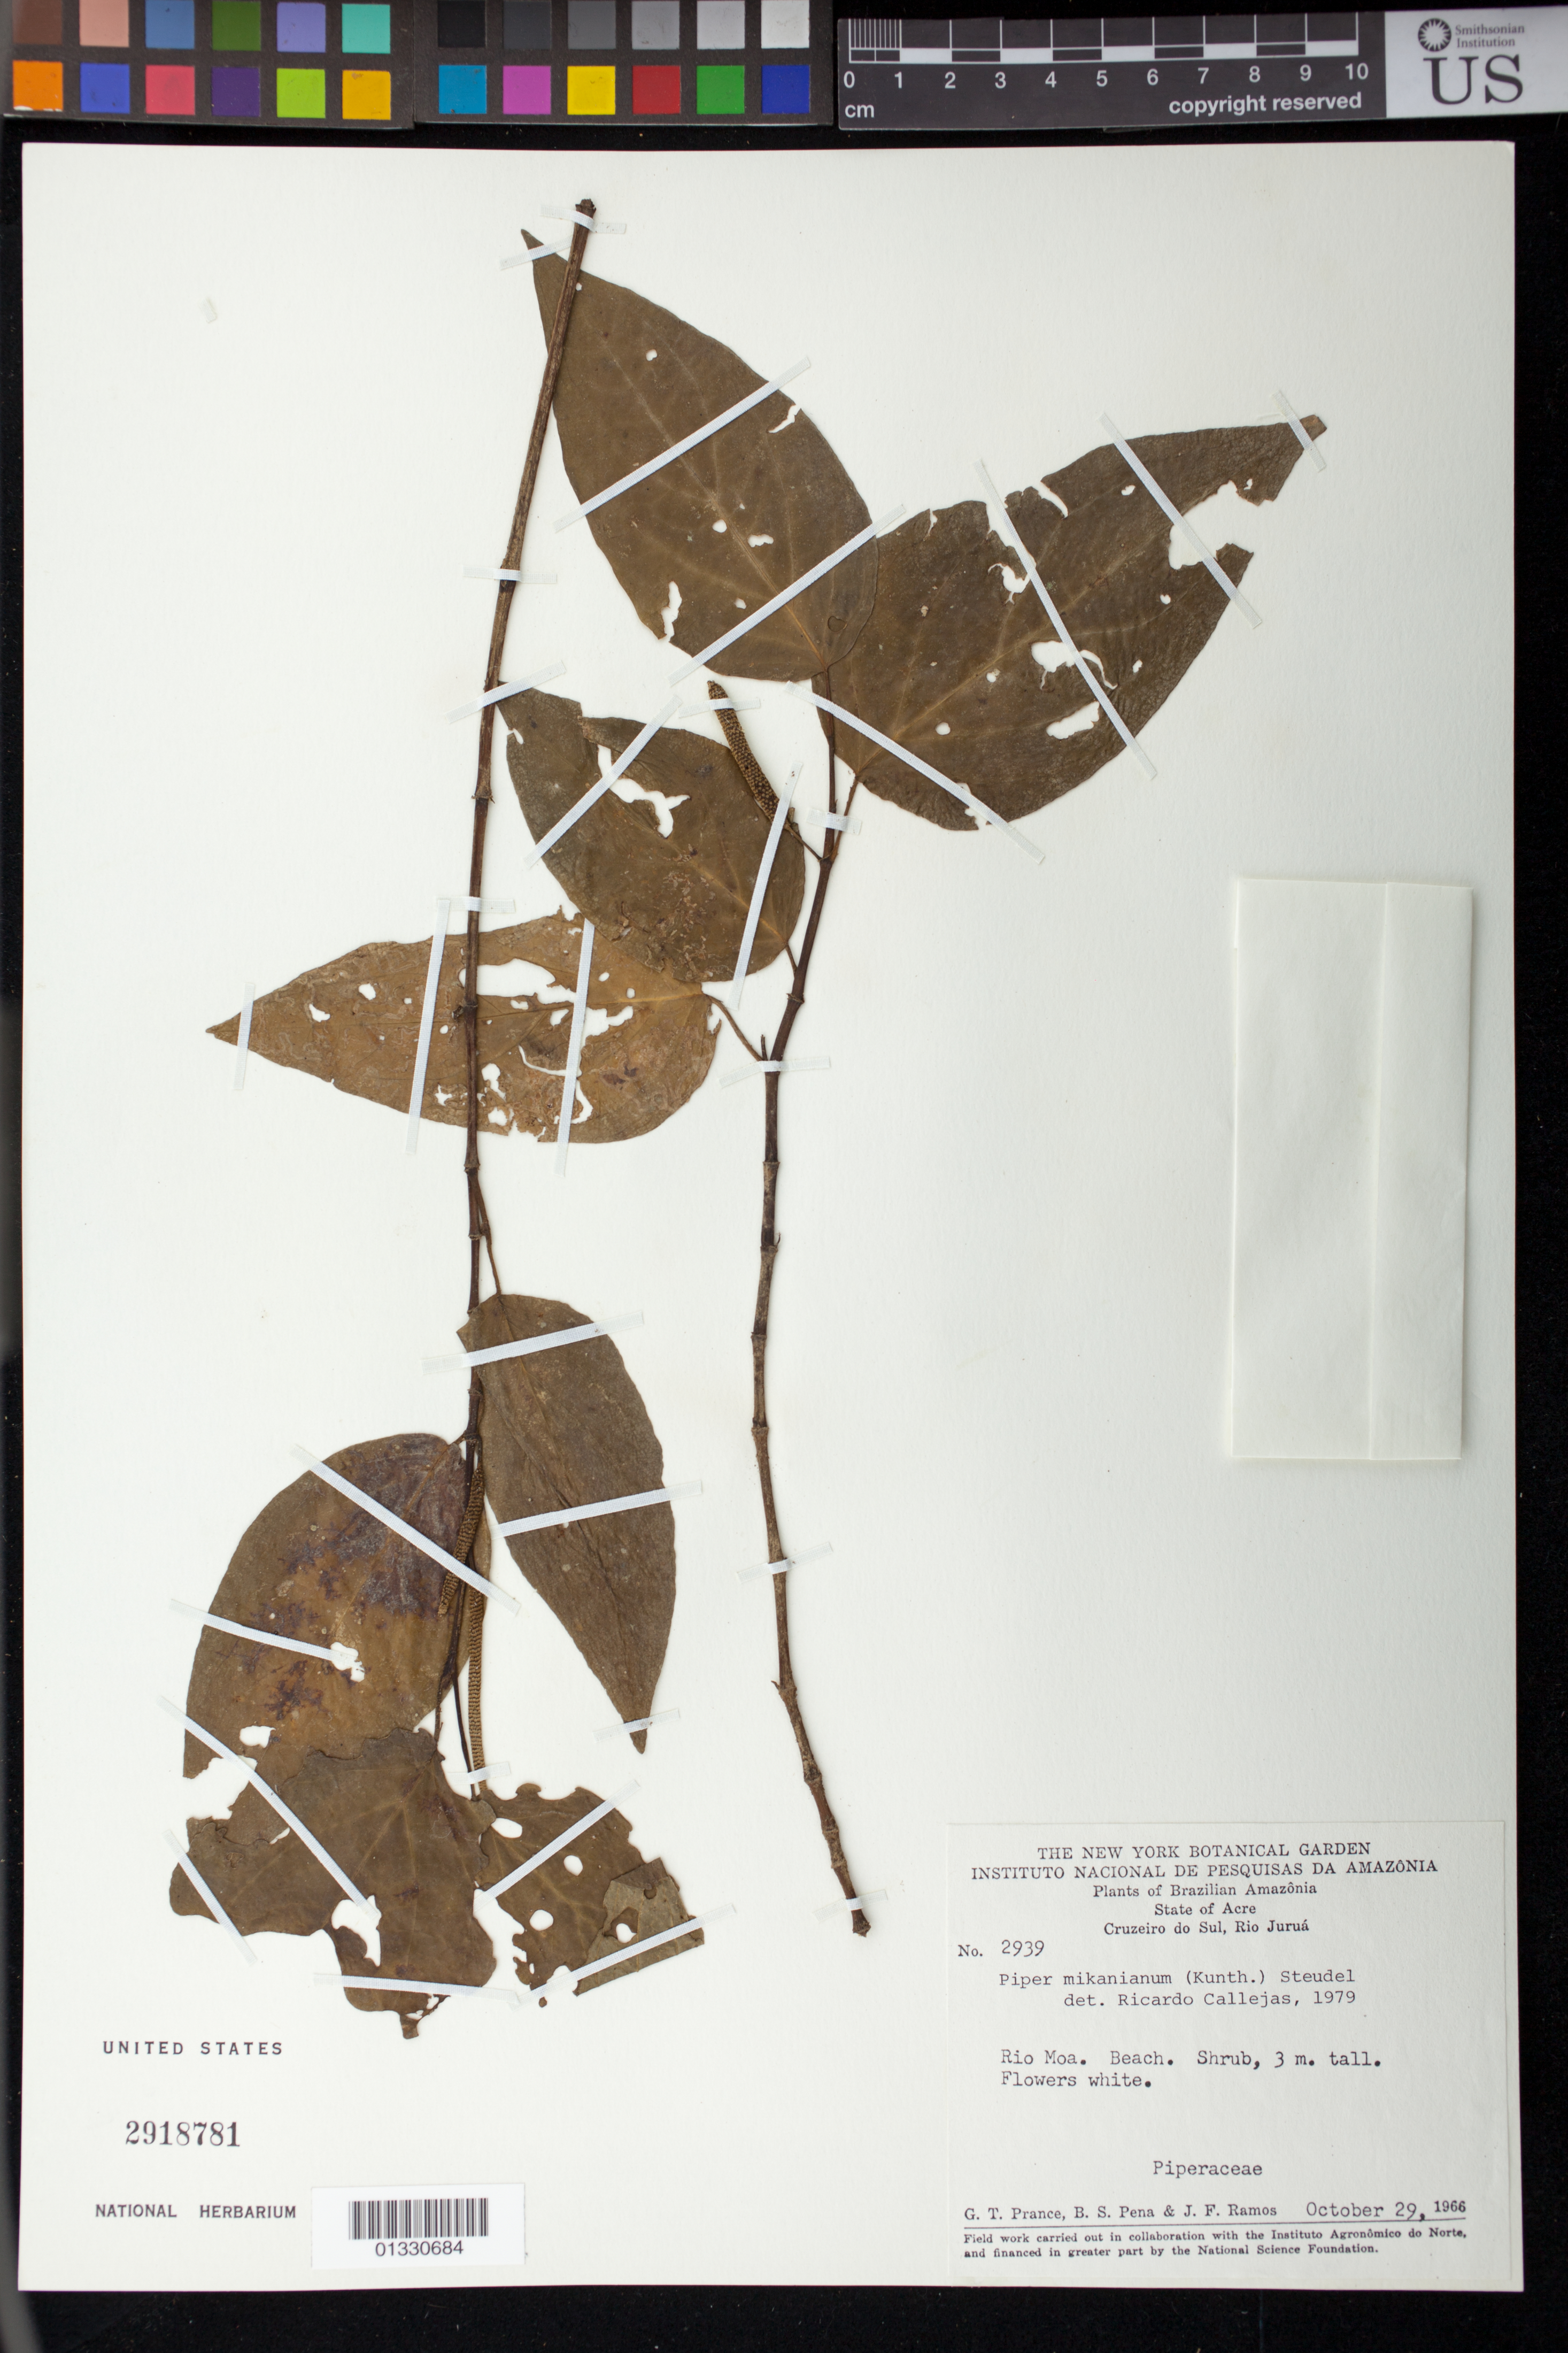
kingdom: Plantae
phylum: Tracheophyta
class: Magnoliopsida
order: Piperales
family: Piperaceae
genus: Piper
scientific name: Piper mikanianum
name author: Kunth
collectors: G. T. Prance, B. S. Pena & J. F. Ramos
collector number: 2939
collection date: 1966-10-29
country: Brazil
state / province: Acre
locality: Rio Moa. Beach.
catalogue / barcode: US 2918781